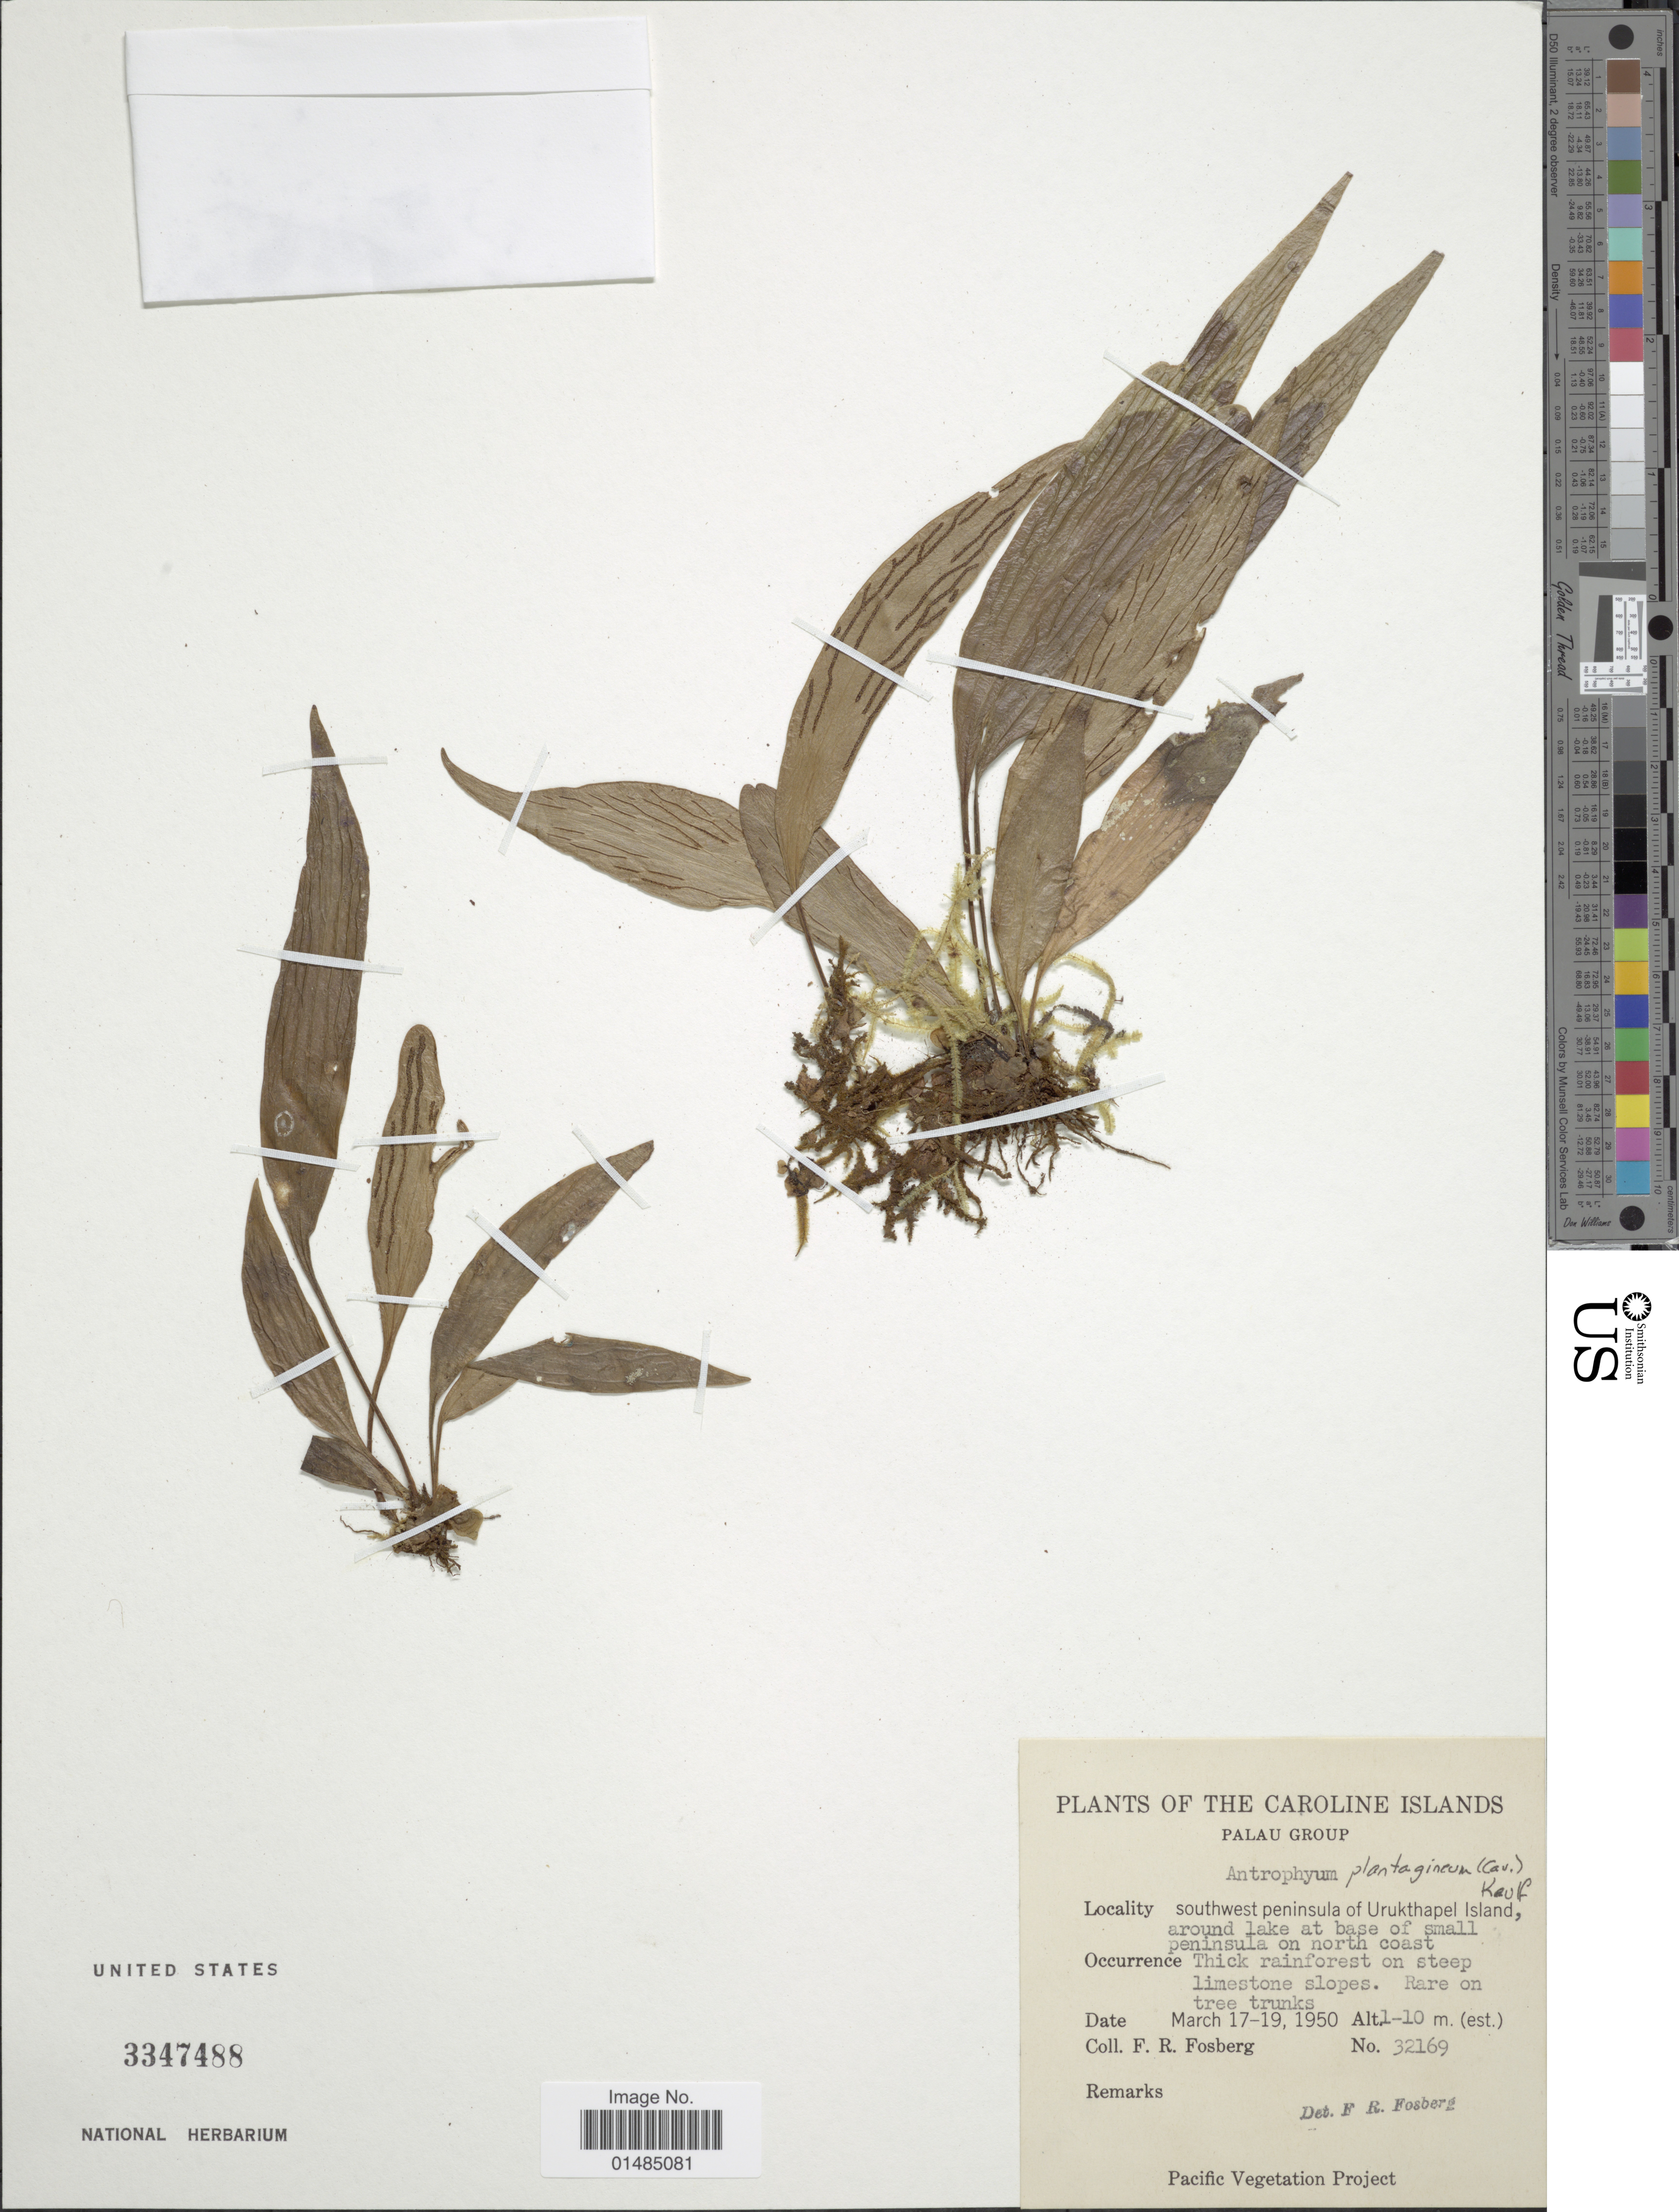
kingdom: Plantae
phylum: Tracheophyta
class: Polypodiopsida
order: Polypodiales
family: Pteridaceae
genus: Antrophyum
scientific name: Antrophyum plantagineum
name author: (Cav.) Kaulf.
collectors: F. R. Fosberg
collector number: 32169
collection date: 1950-03-17/1950-03-19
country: Palau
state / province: Koror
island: Ngeruktabel [Urukthapel]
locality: Palau Group, Southwest Peninsula of Urukthapel Island, around lake at base of small peninsula on north coast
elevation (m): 1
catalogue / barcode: US 3347488